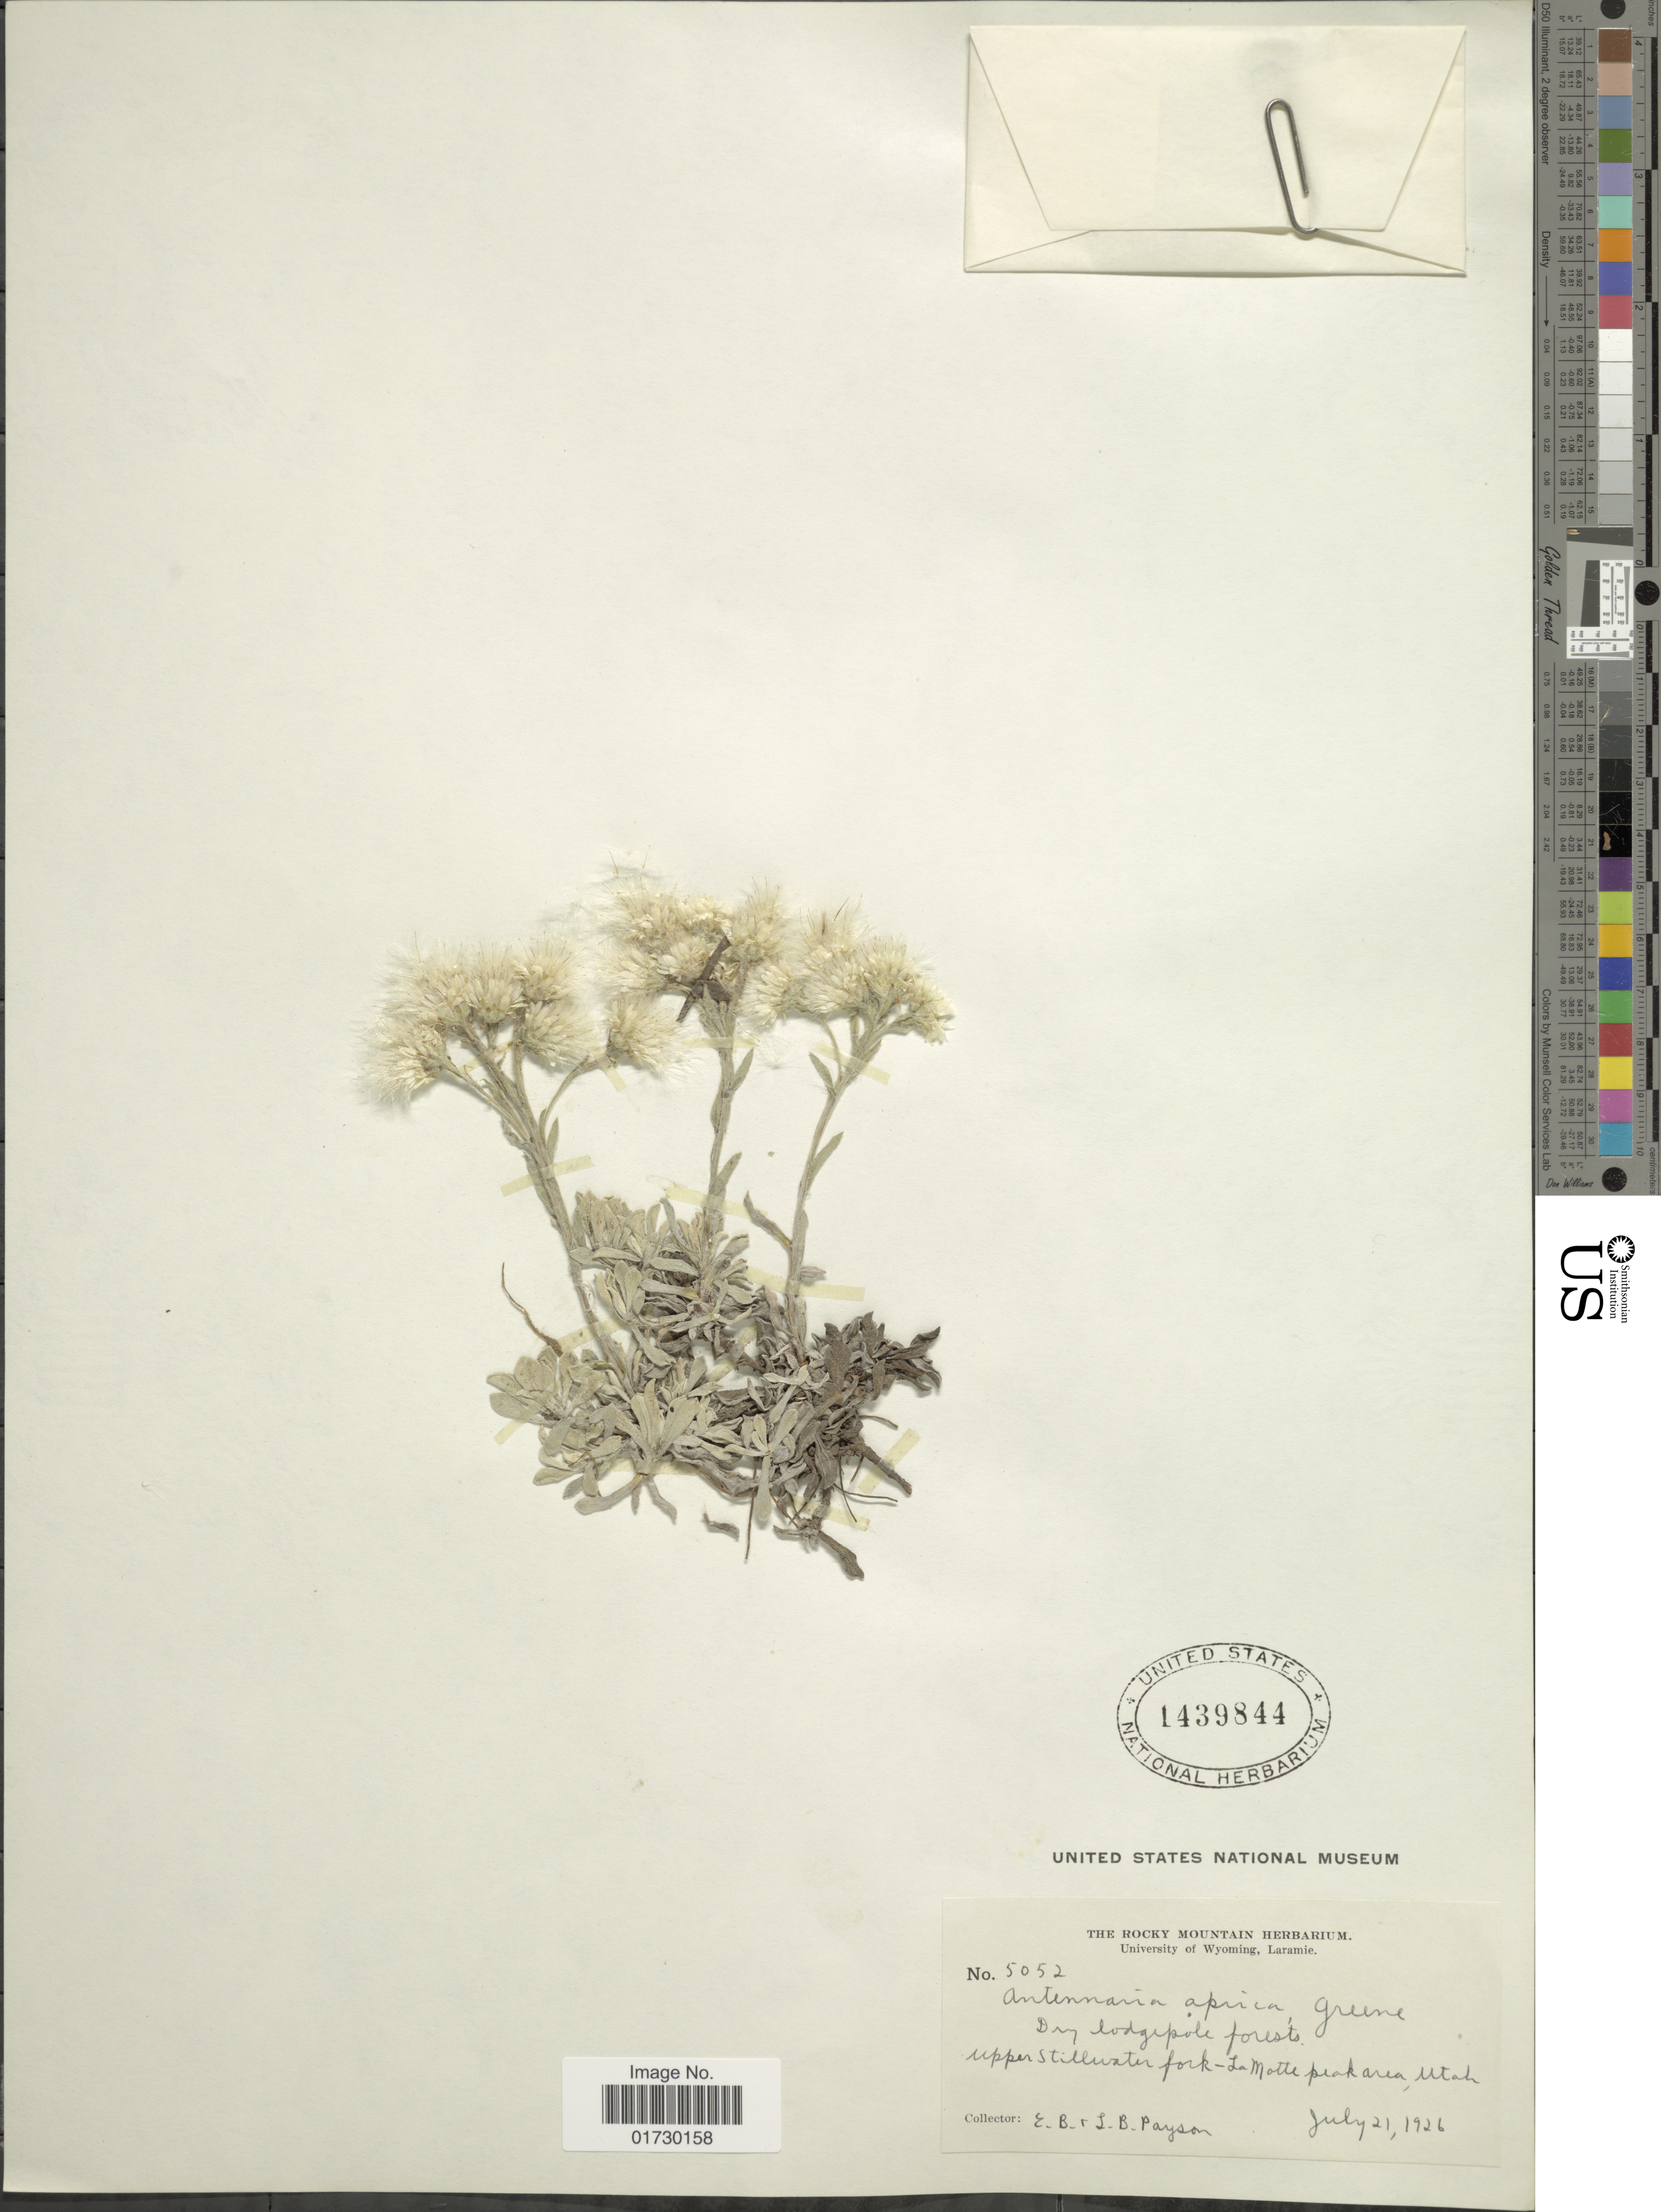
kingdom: Plantae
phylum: Tracheophyta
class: Magnoliopsida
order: Asterales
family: Asteraceae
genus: Antennaria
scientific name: Antennaria aprica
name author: Greene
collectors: E. B. Payson & L. Payson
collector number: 5052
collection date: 1926-07-21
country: United States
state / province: Utah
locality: Upper Stillwater fork-La Motte peak area, Utah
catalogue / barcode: US 1439844